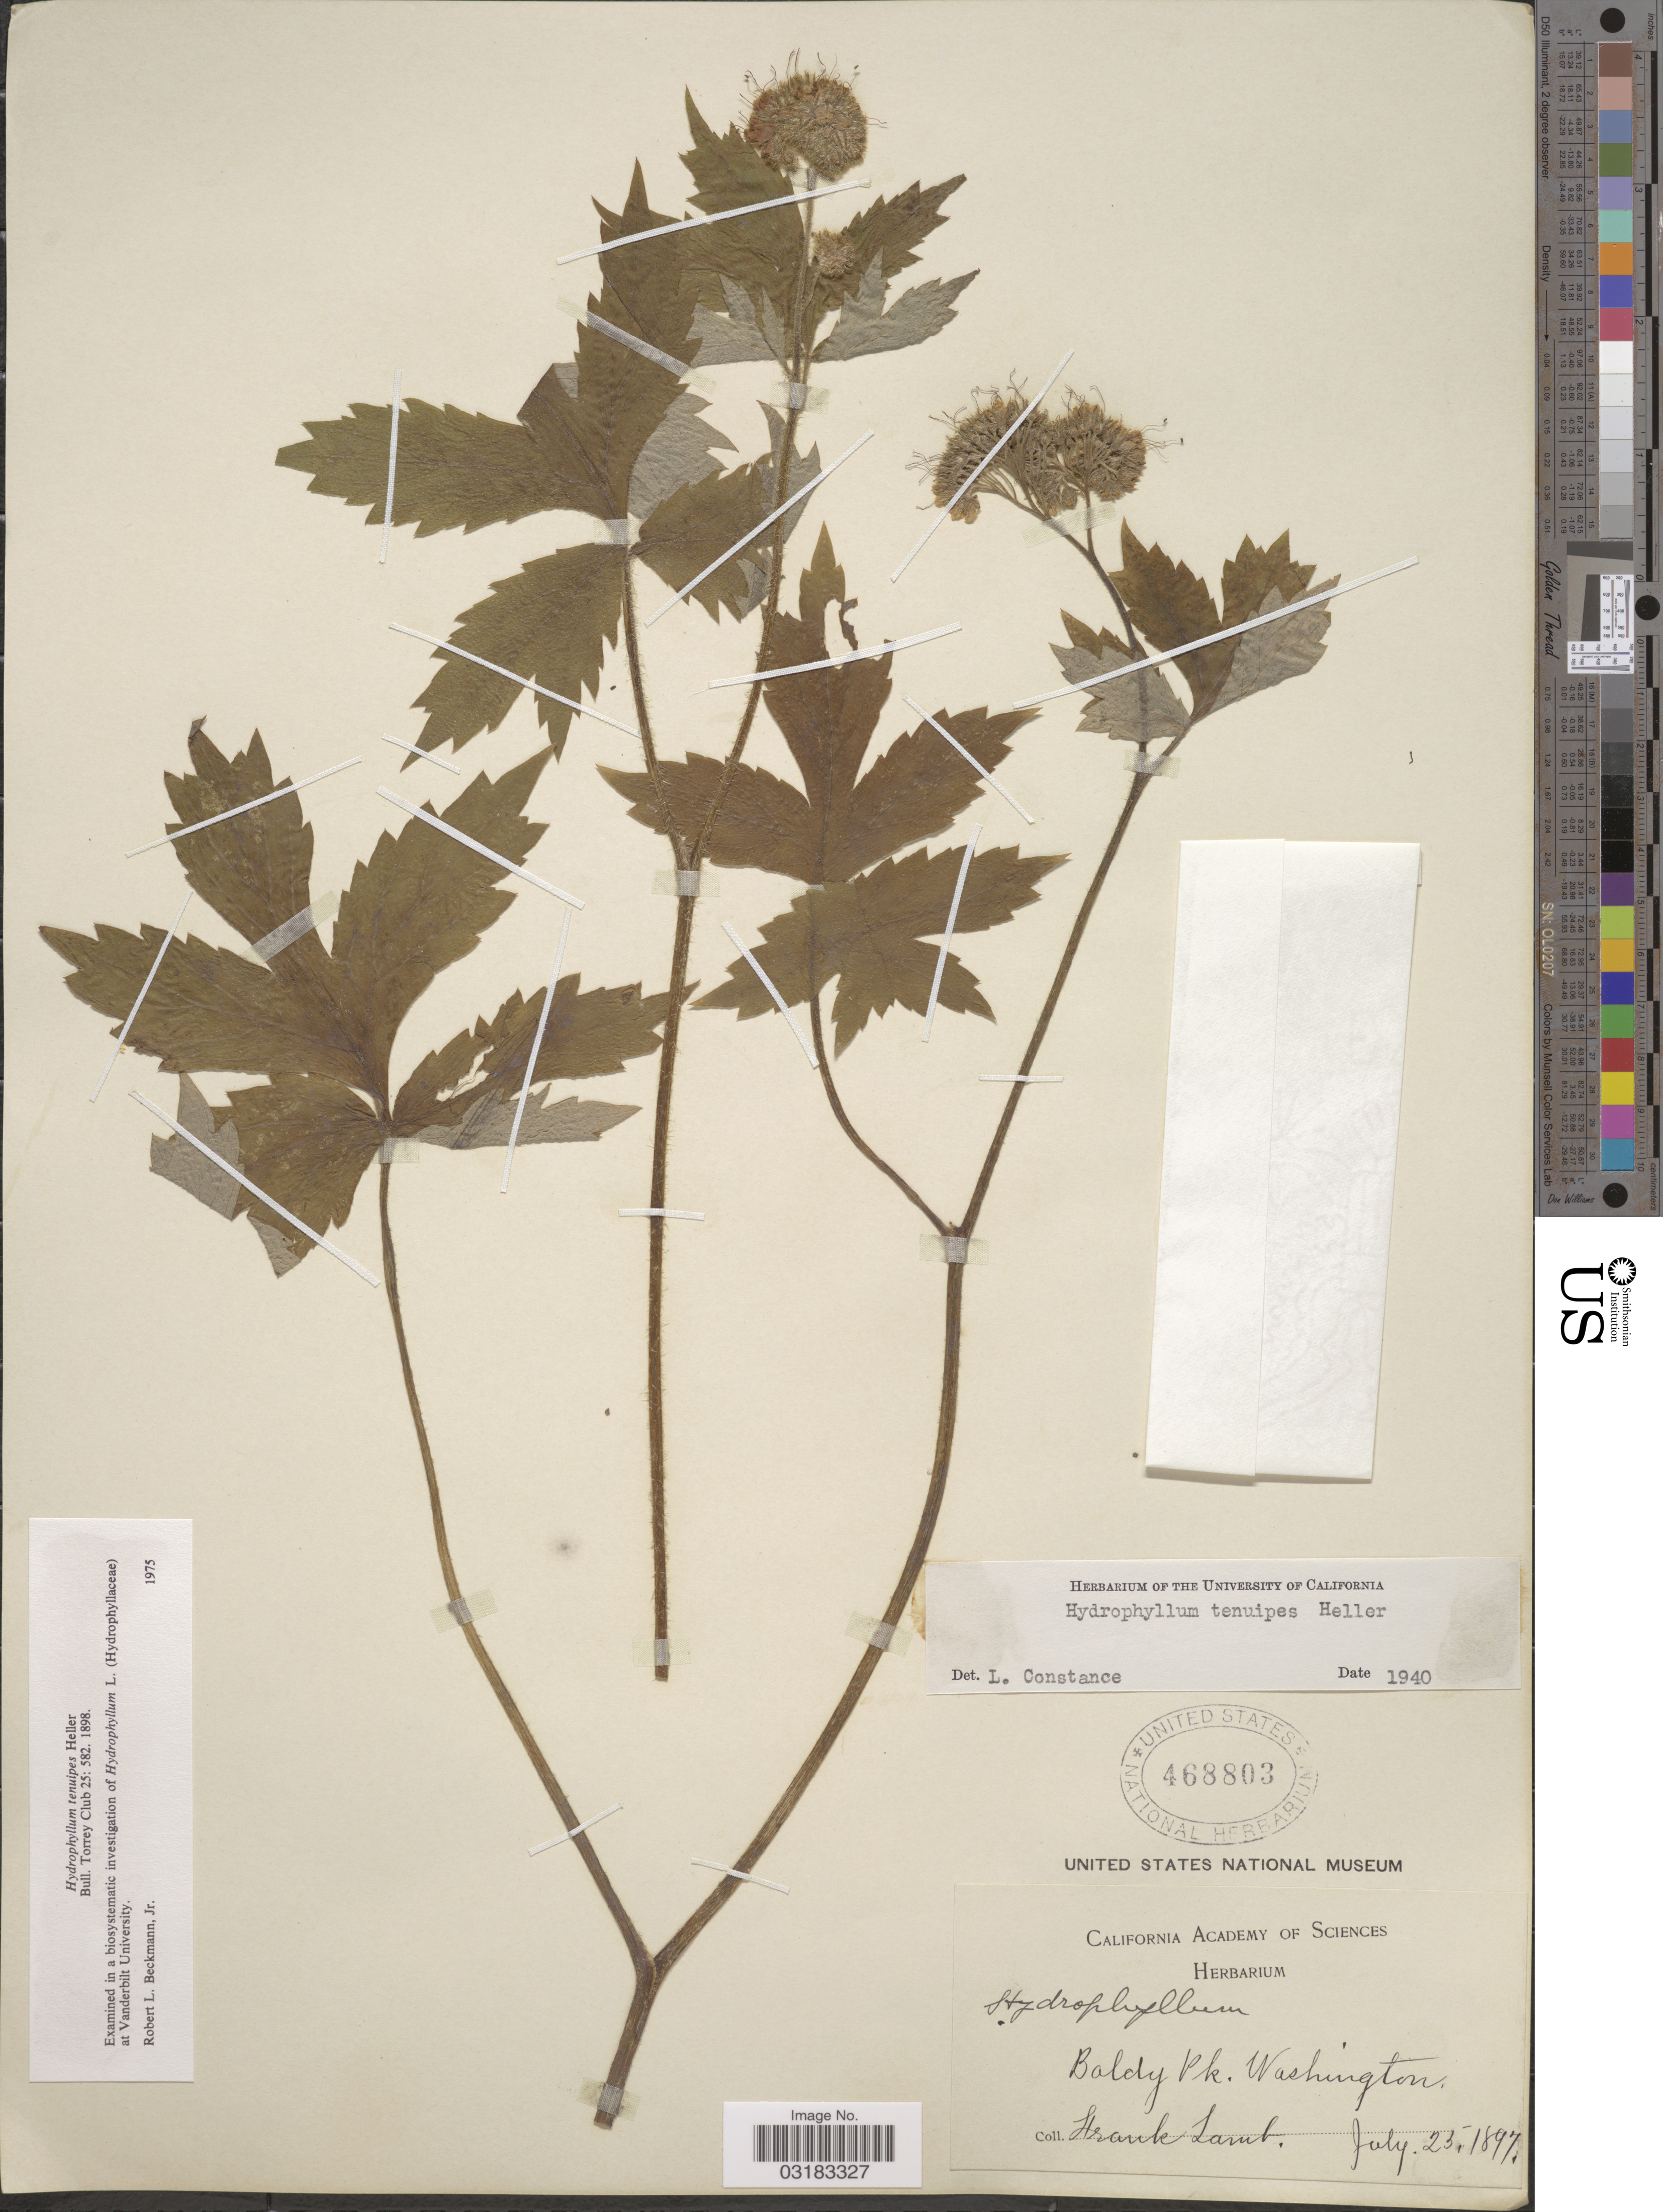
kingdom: Plantae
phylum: Tracheophyta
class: Magnoliopsida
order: Boraginales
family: Hydrophyllaceae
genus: Hydrophyllum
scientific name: Hydrophyllum tenuipes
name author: A. Heller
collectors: F. H. Lamb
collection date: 1897-07-25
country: United States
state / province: Washington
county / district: Grays Harbor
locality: Baldy Peak [Mount O'Neill].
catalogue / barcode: US 468803